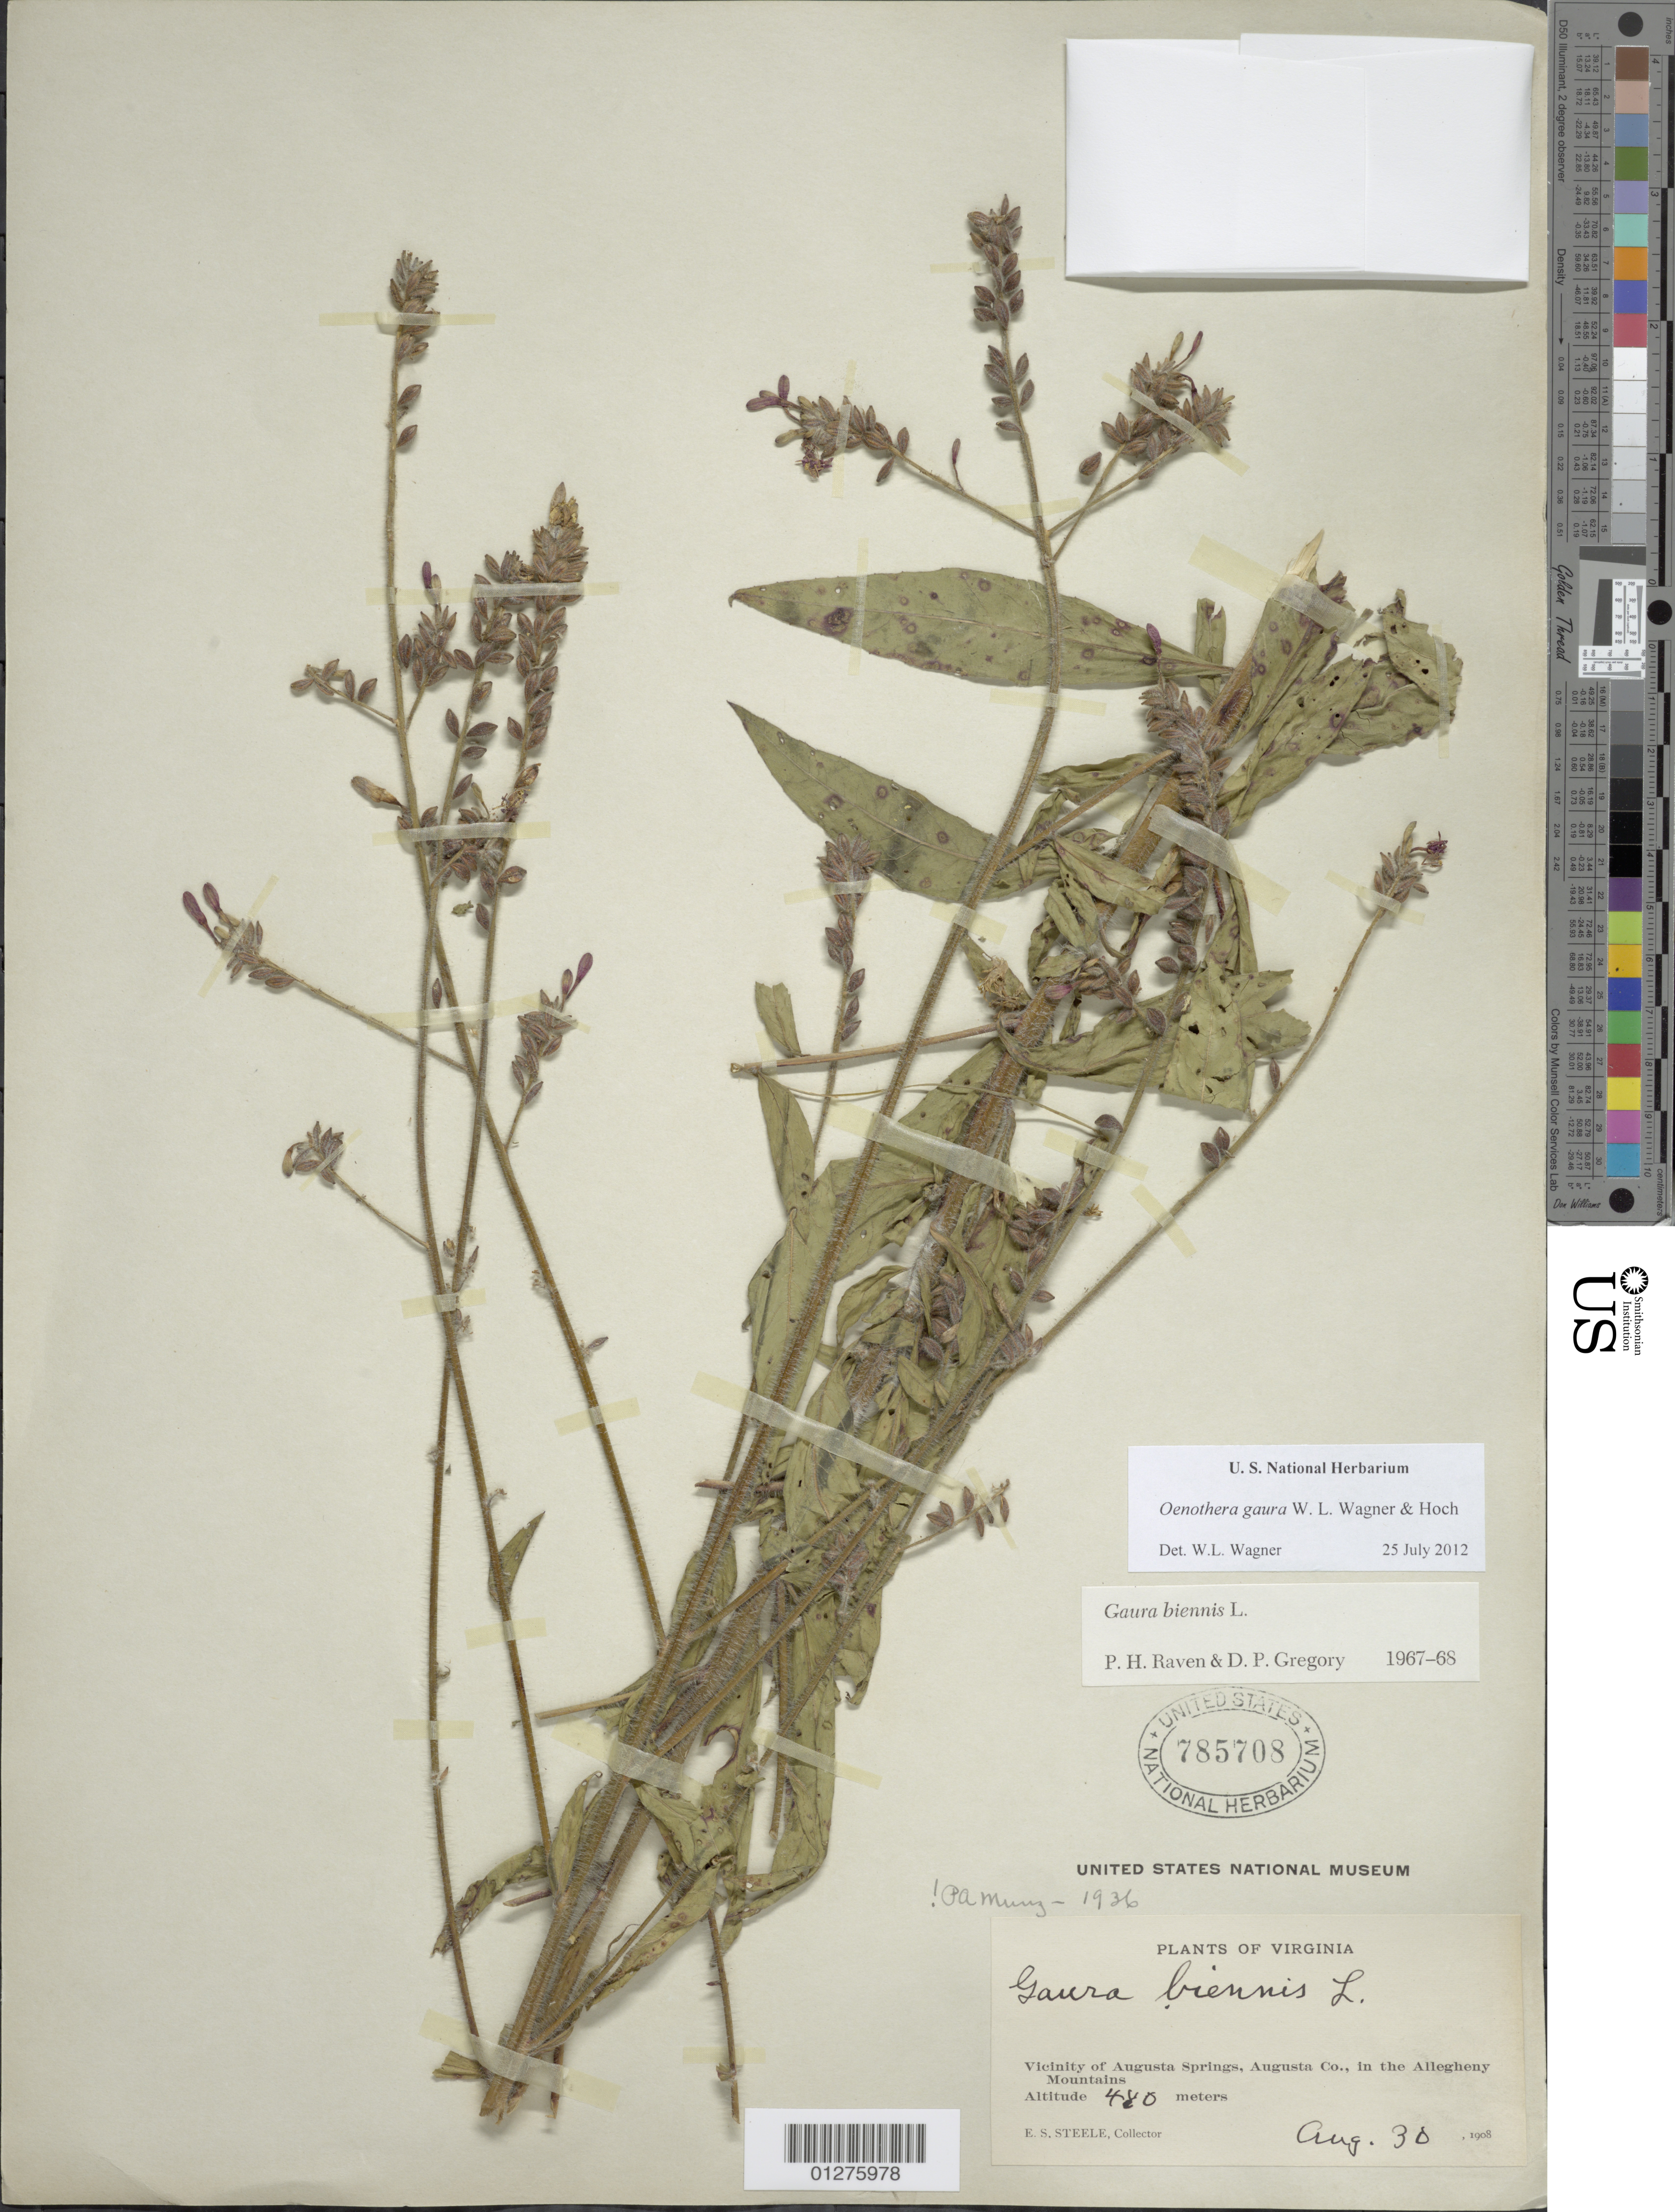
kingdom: Plantae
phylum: Tracheophyta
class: Magnoliopsida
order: Myrtales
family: Onagraceae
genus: Oenothera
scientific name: Oenothera gaura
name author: W.L. Wagner & Hoch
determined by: Wagner, W. L., (BOT), Smithsonian Institution - National Museum of Natural History (UNITED STATES)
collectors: E. Steele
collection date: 1908-08-30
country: United States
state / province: Virginia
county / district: Augusta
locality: Augusta Springs, in the Allegheny Mountains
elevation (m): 480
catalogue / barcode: US 785708